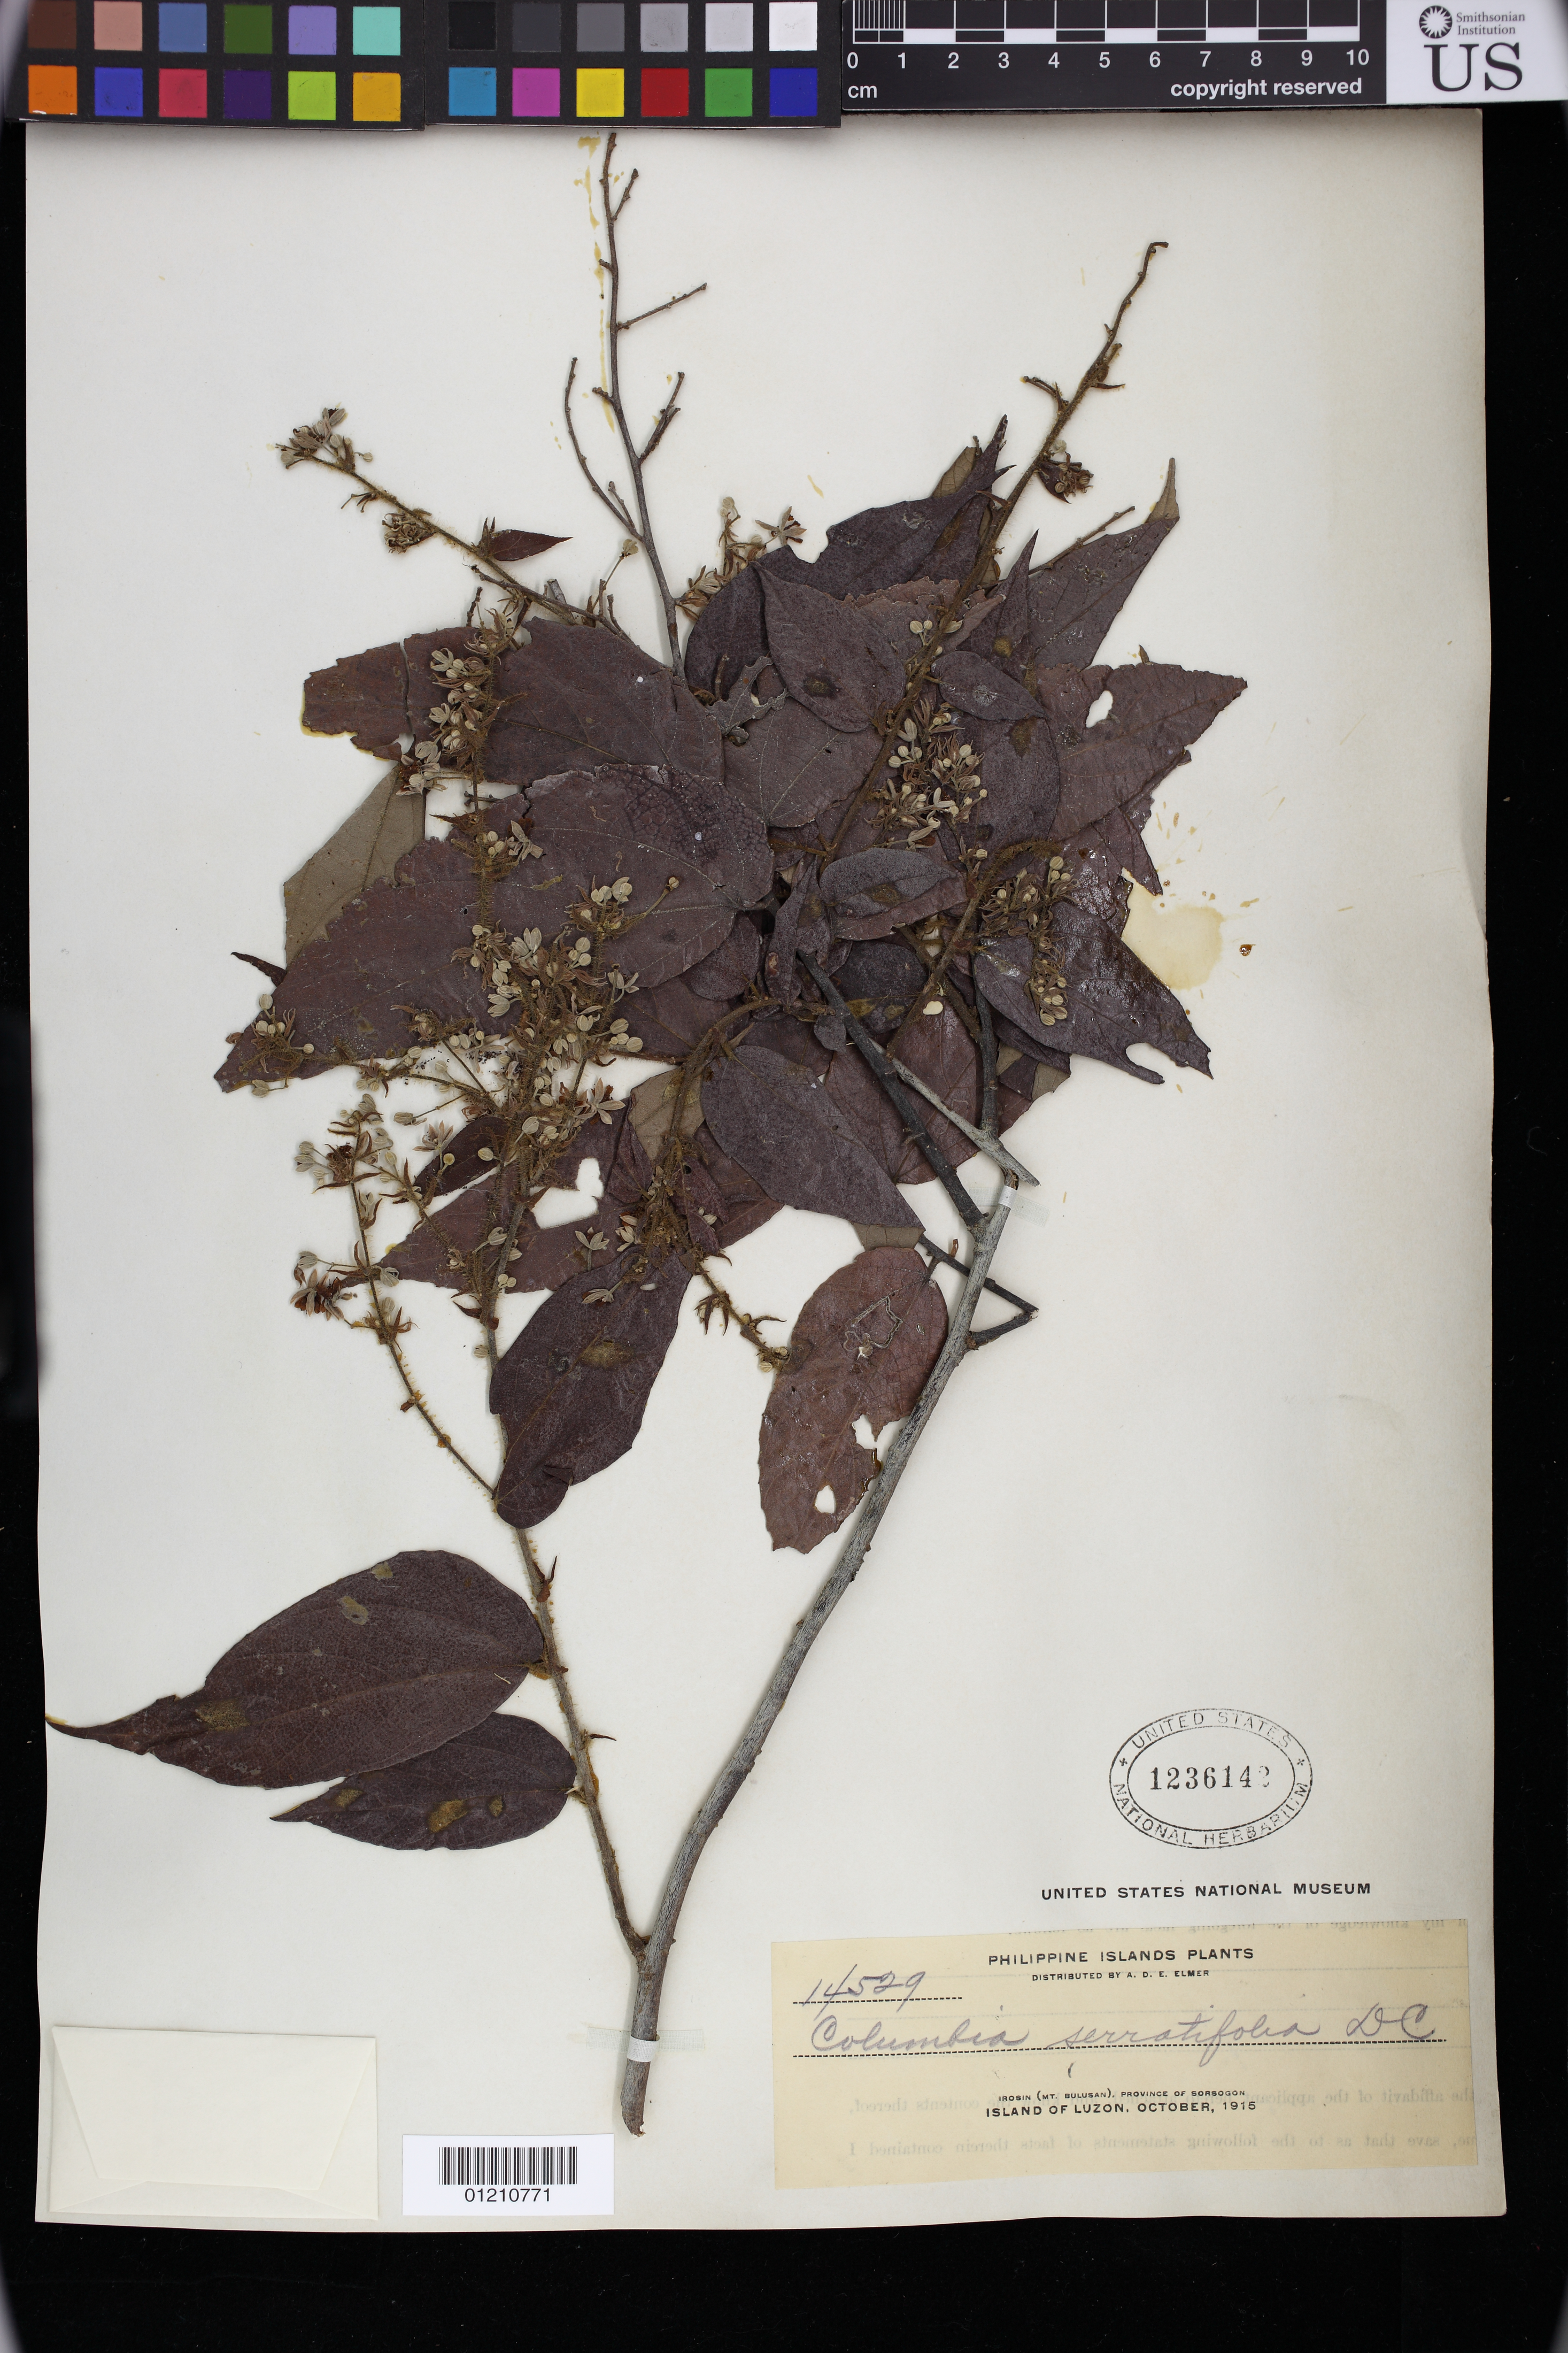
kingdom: Plantae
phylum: Tracheophyta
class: Magnoliopsida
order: Malvales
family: Malvaceae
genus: Colona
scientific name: Colona serratifolia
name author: Cav.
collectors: A. D. E. Elmer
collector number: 14529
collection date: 1915-10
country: Philippines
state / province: Bicol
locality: Irosin (Mt. Bulusan), Province of Sorsogon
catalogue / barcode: US 1236142